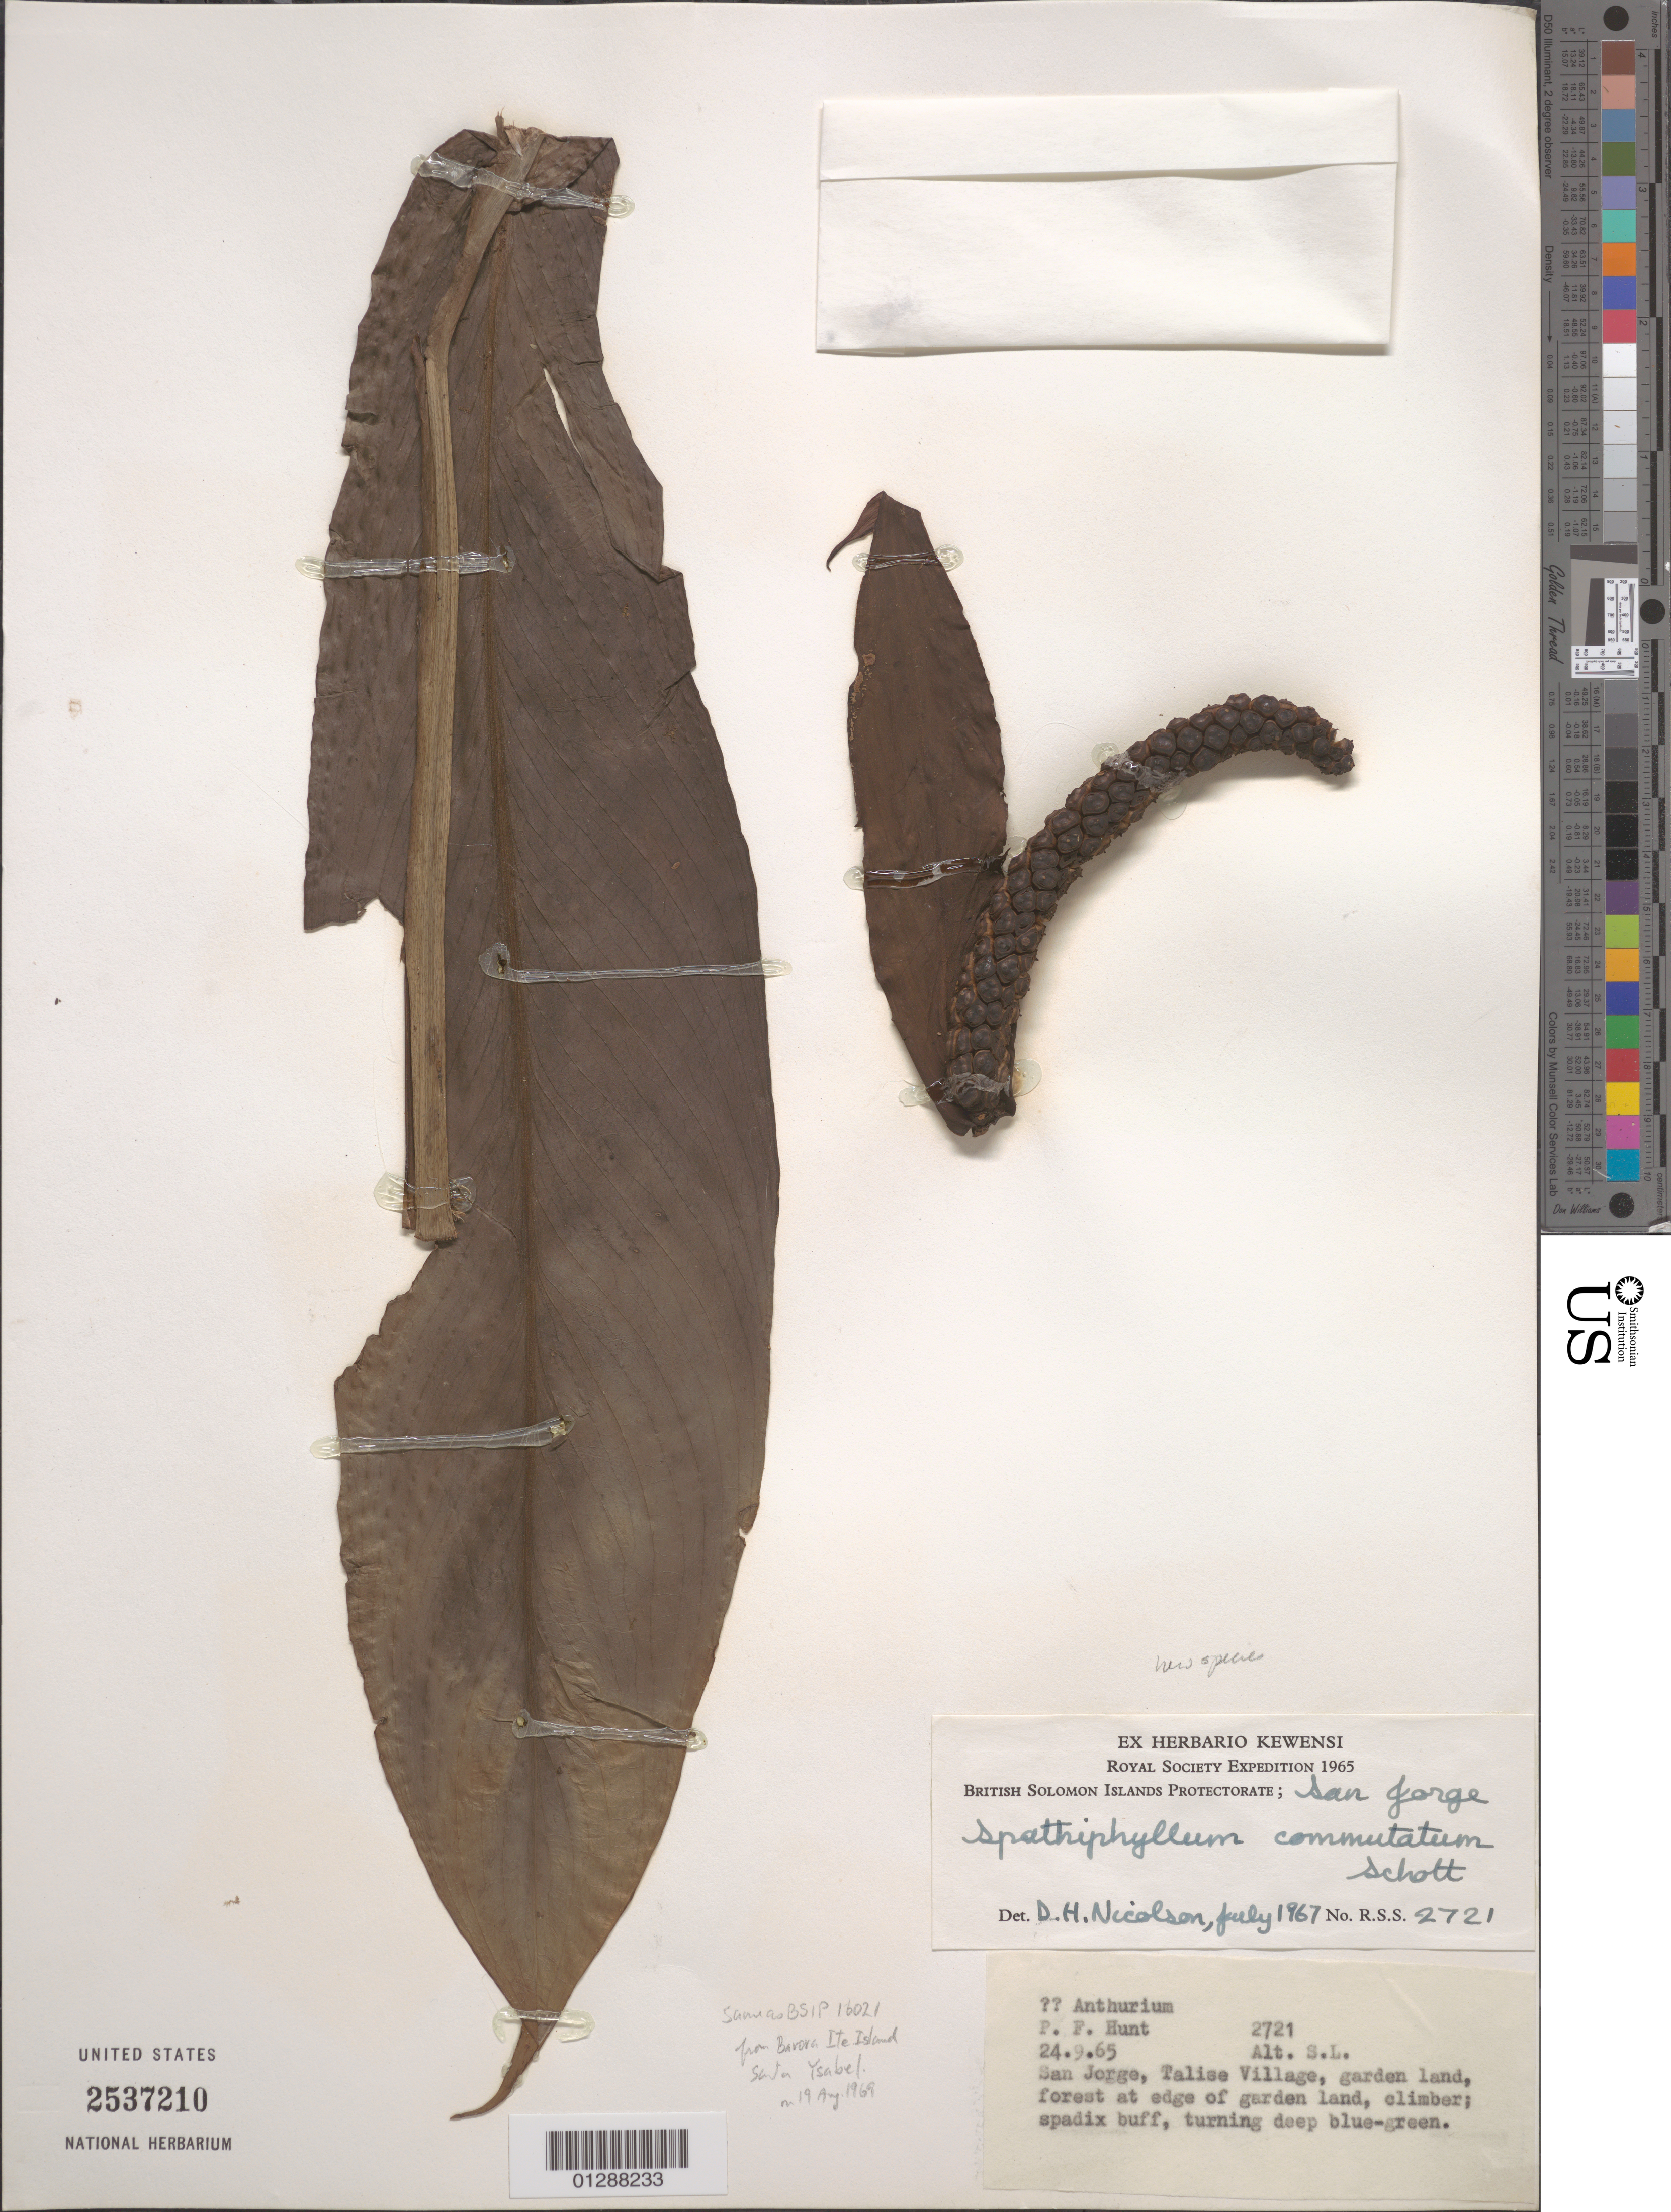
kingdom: Plantae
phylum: Tracheophyta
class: Liliopsida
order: Alismatales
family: Araceae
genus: Spathiphyllum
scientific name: Spathiphyllum solomonense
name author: Nicolson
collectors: P. F. Hunt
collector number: R.S.S. 2721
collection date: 1965-09-24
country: Solomon Islands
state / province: Solomon Islands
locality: British Solomon Islands Protectorate; San Jorge. San Jorge, Talise Village, garden land, forest at edge of garden land.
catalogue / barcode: US 2537210